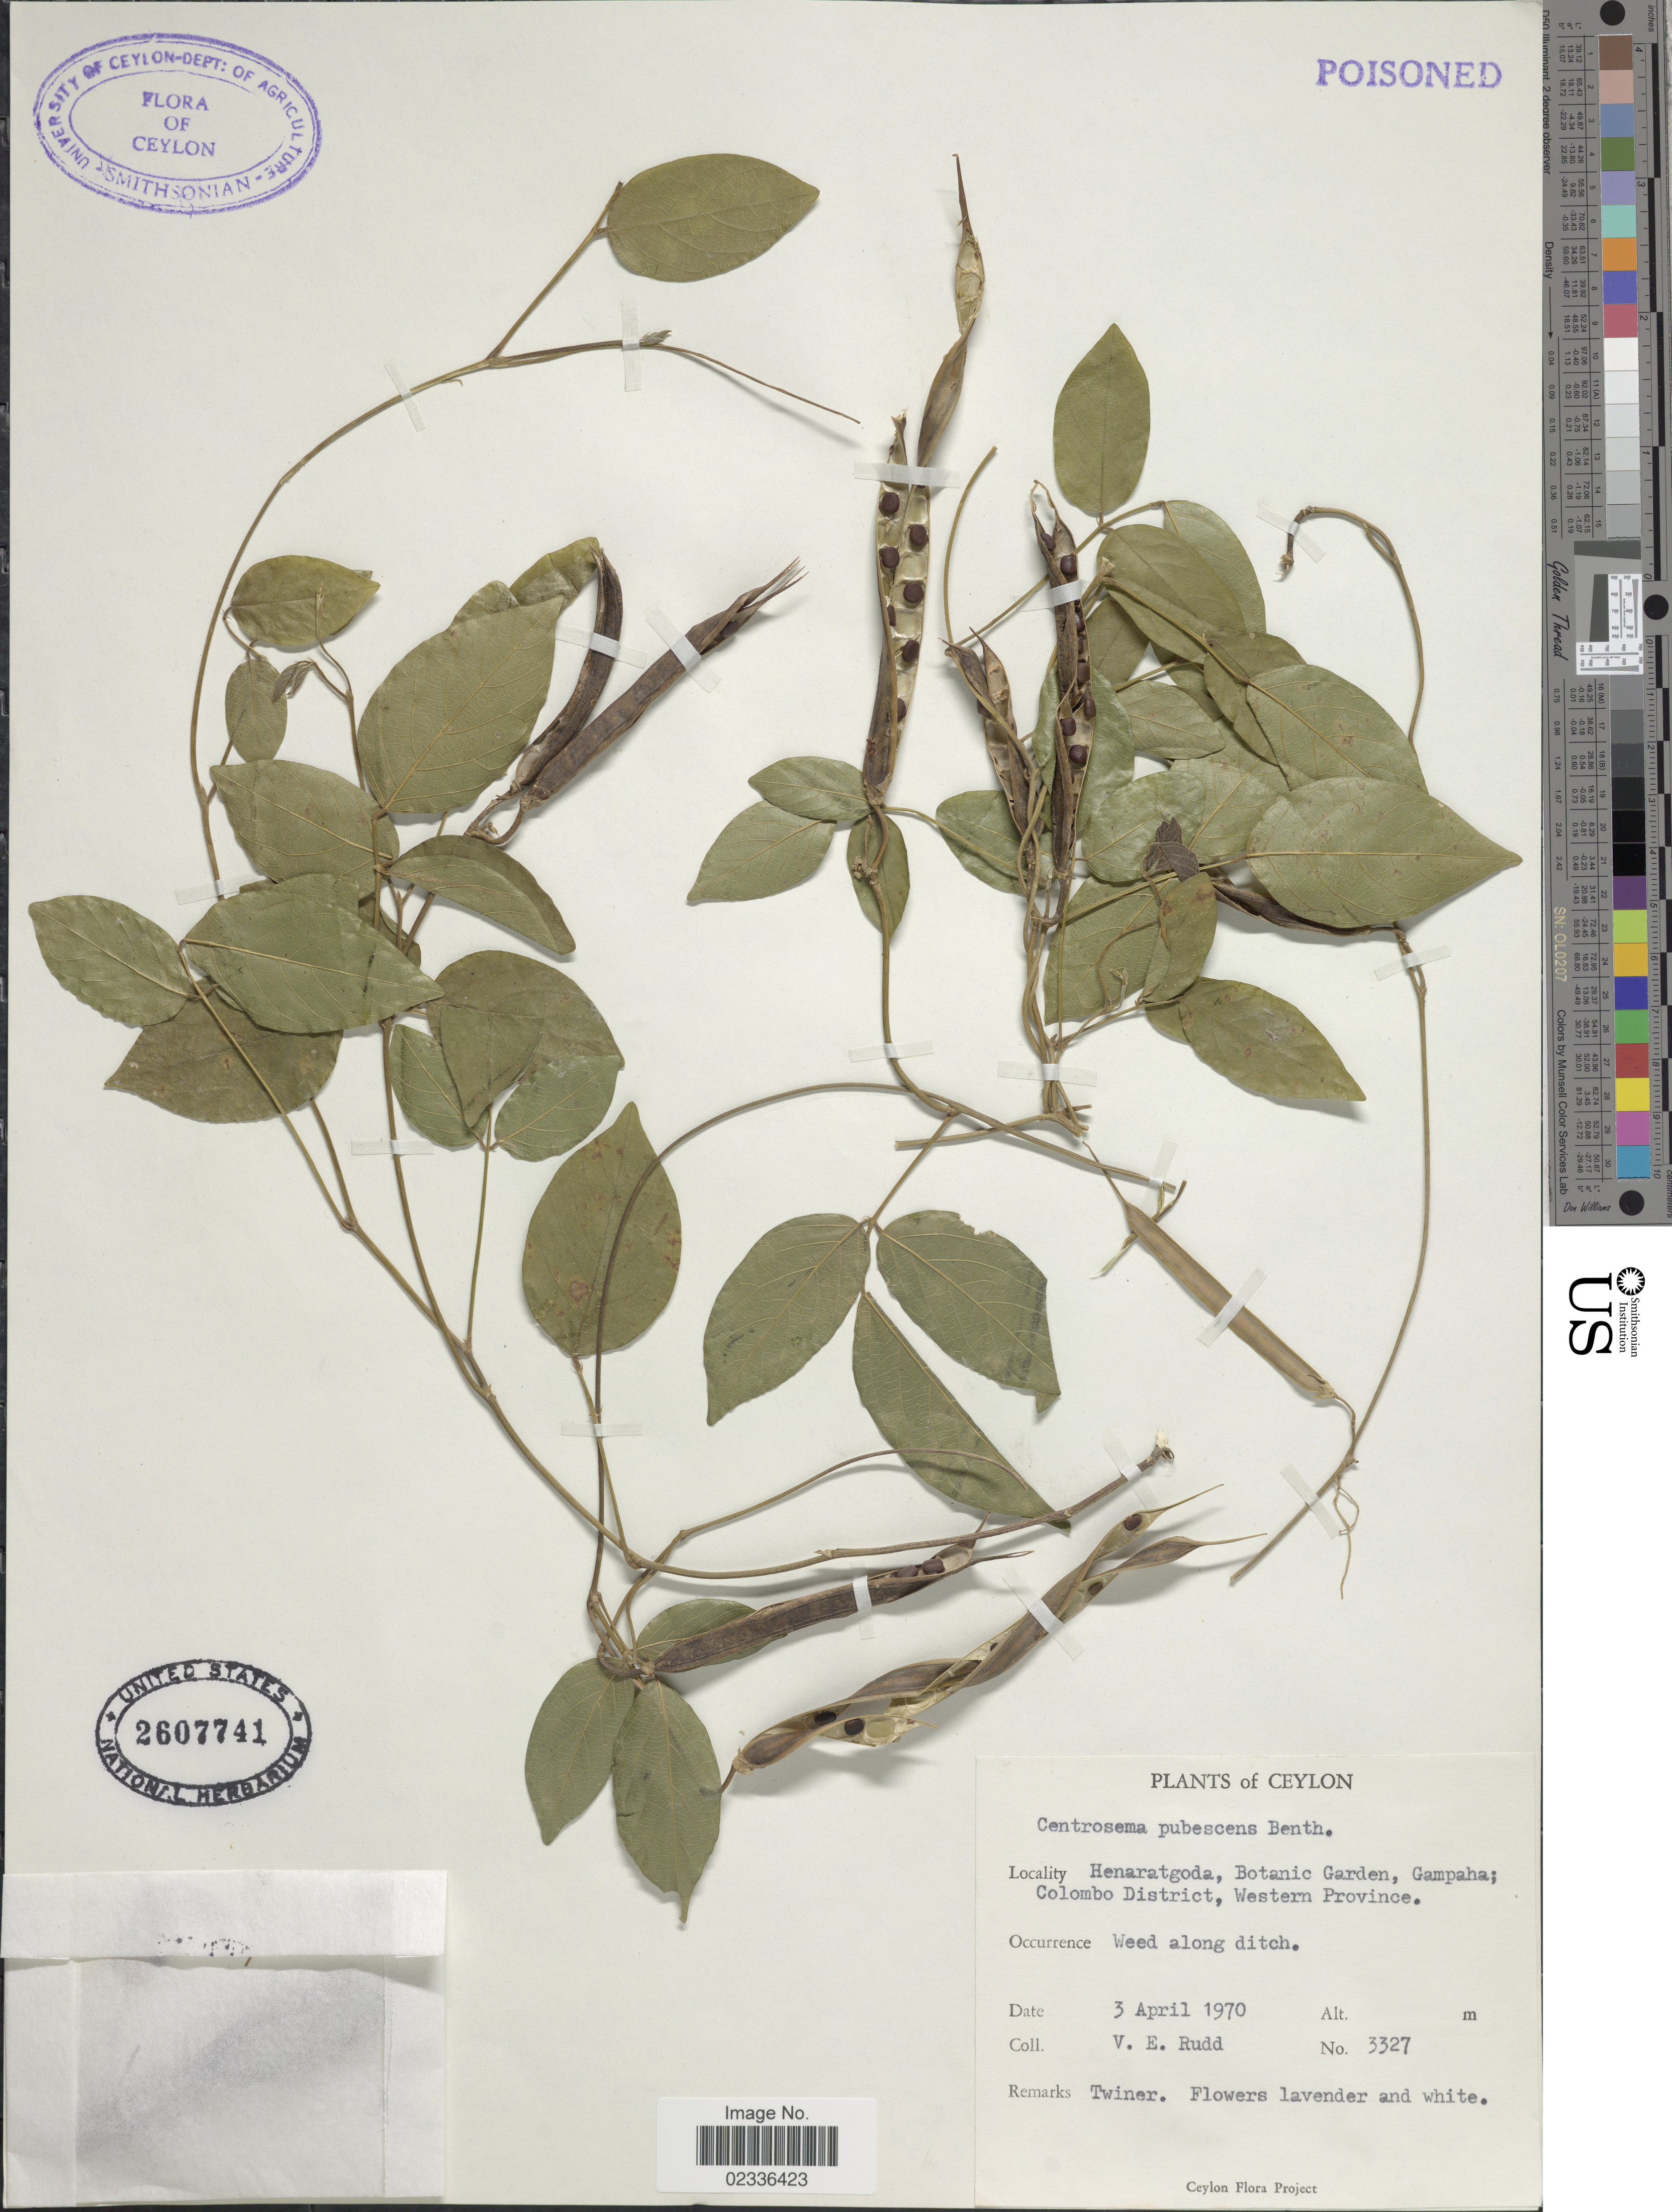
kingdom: Plantae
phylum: Tracheophyta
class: Magnoliopsida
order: Fabales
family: Fabaceae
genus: Centrosema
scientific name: Centrosema pubescens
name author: Benth.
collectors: V. E. Rudd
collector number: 3327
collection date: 1970-04-03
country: Sri Lanka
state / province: Western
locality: Ceylon, Henaratgoda, Botanic Garden, Gampaha; Colombo District, Western Province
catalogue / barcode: US 2607741